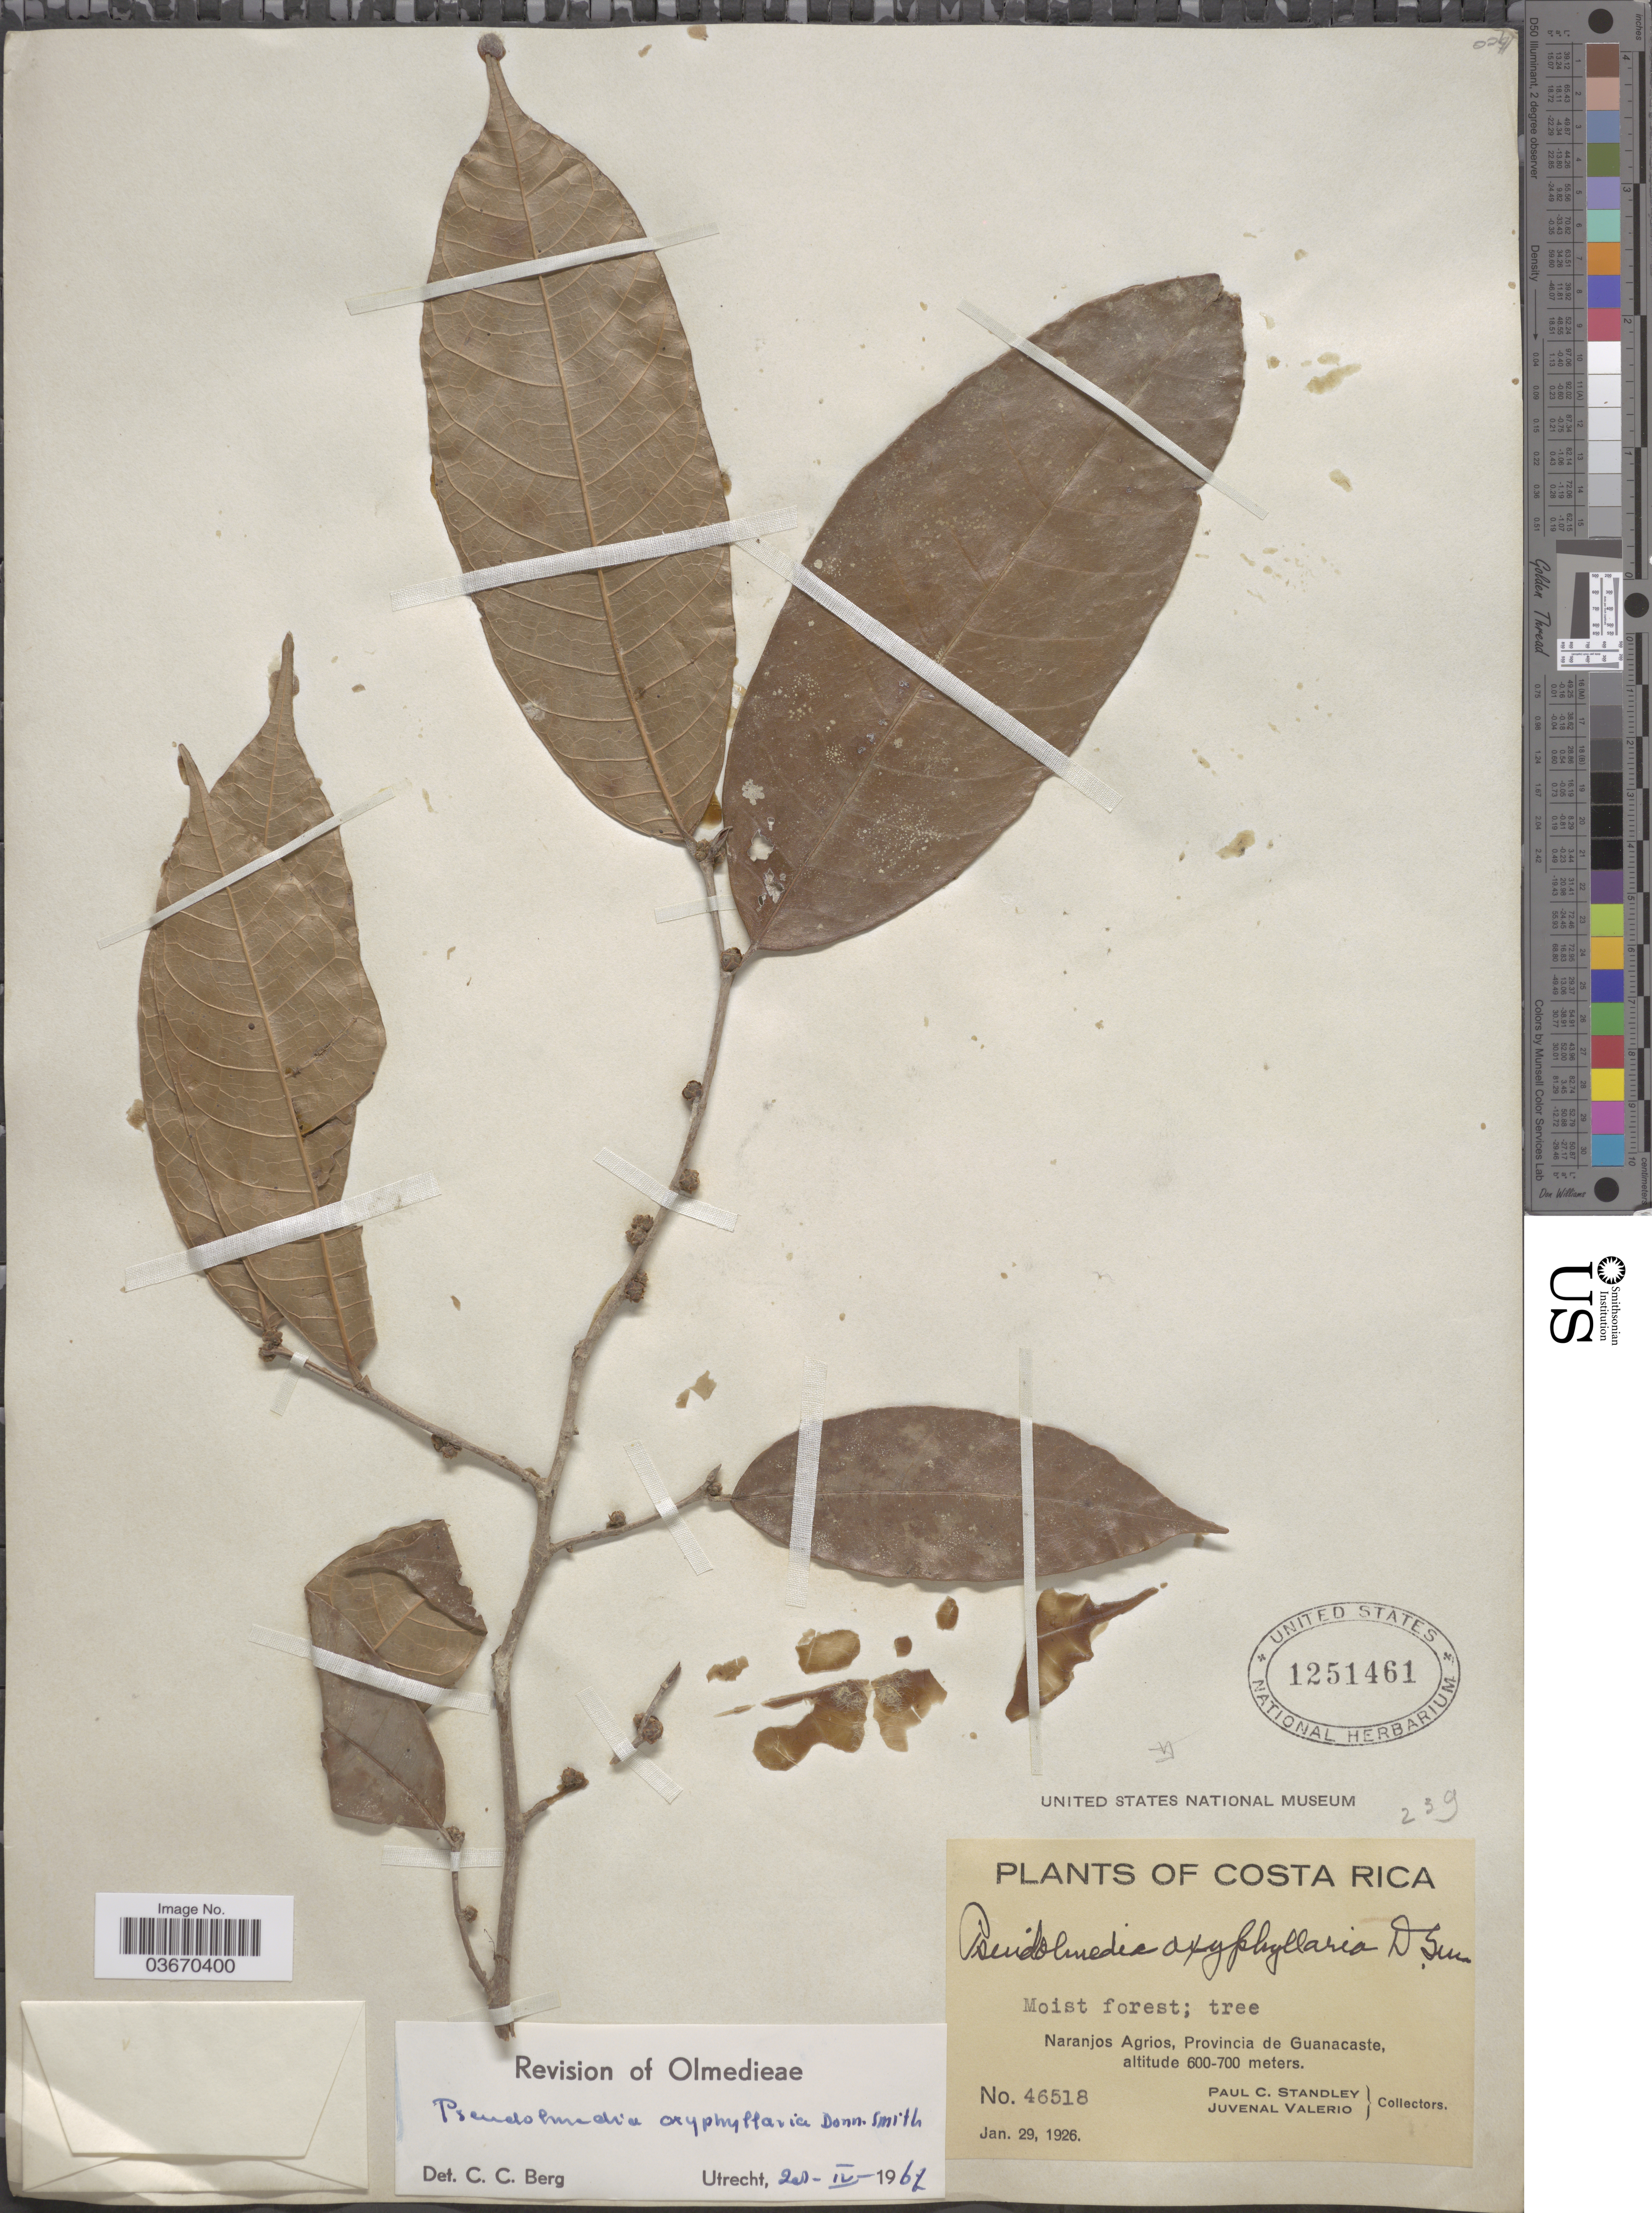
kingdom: Plantae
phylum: Tracheophyta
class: Magnoliopsida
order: Rosales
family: Moraceae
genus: Pseudolmedia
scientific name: Pseudolmedia oxyphyllaria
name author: Donn. Sm.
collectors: P. C. Standley & J. Valerio R.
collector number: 46518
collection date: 1926-01-29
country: Costa Rica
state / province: Guanacaste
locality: Naranjos Agrios.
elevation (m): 600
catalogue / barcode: US 1251461